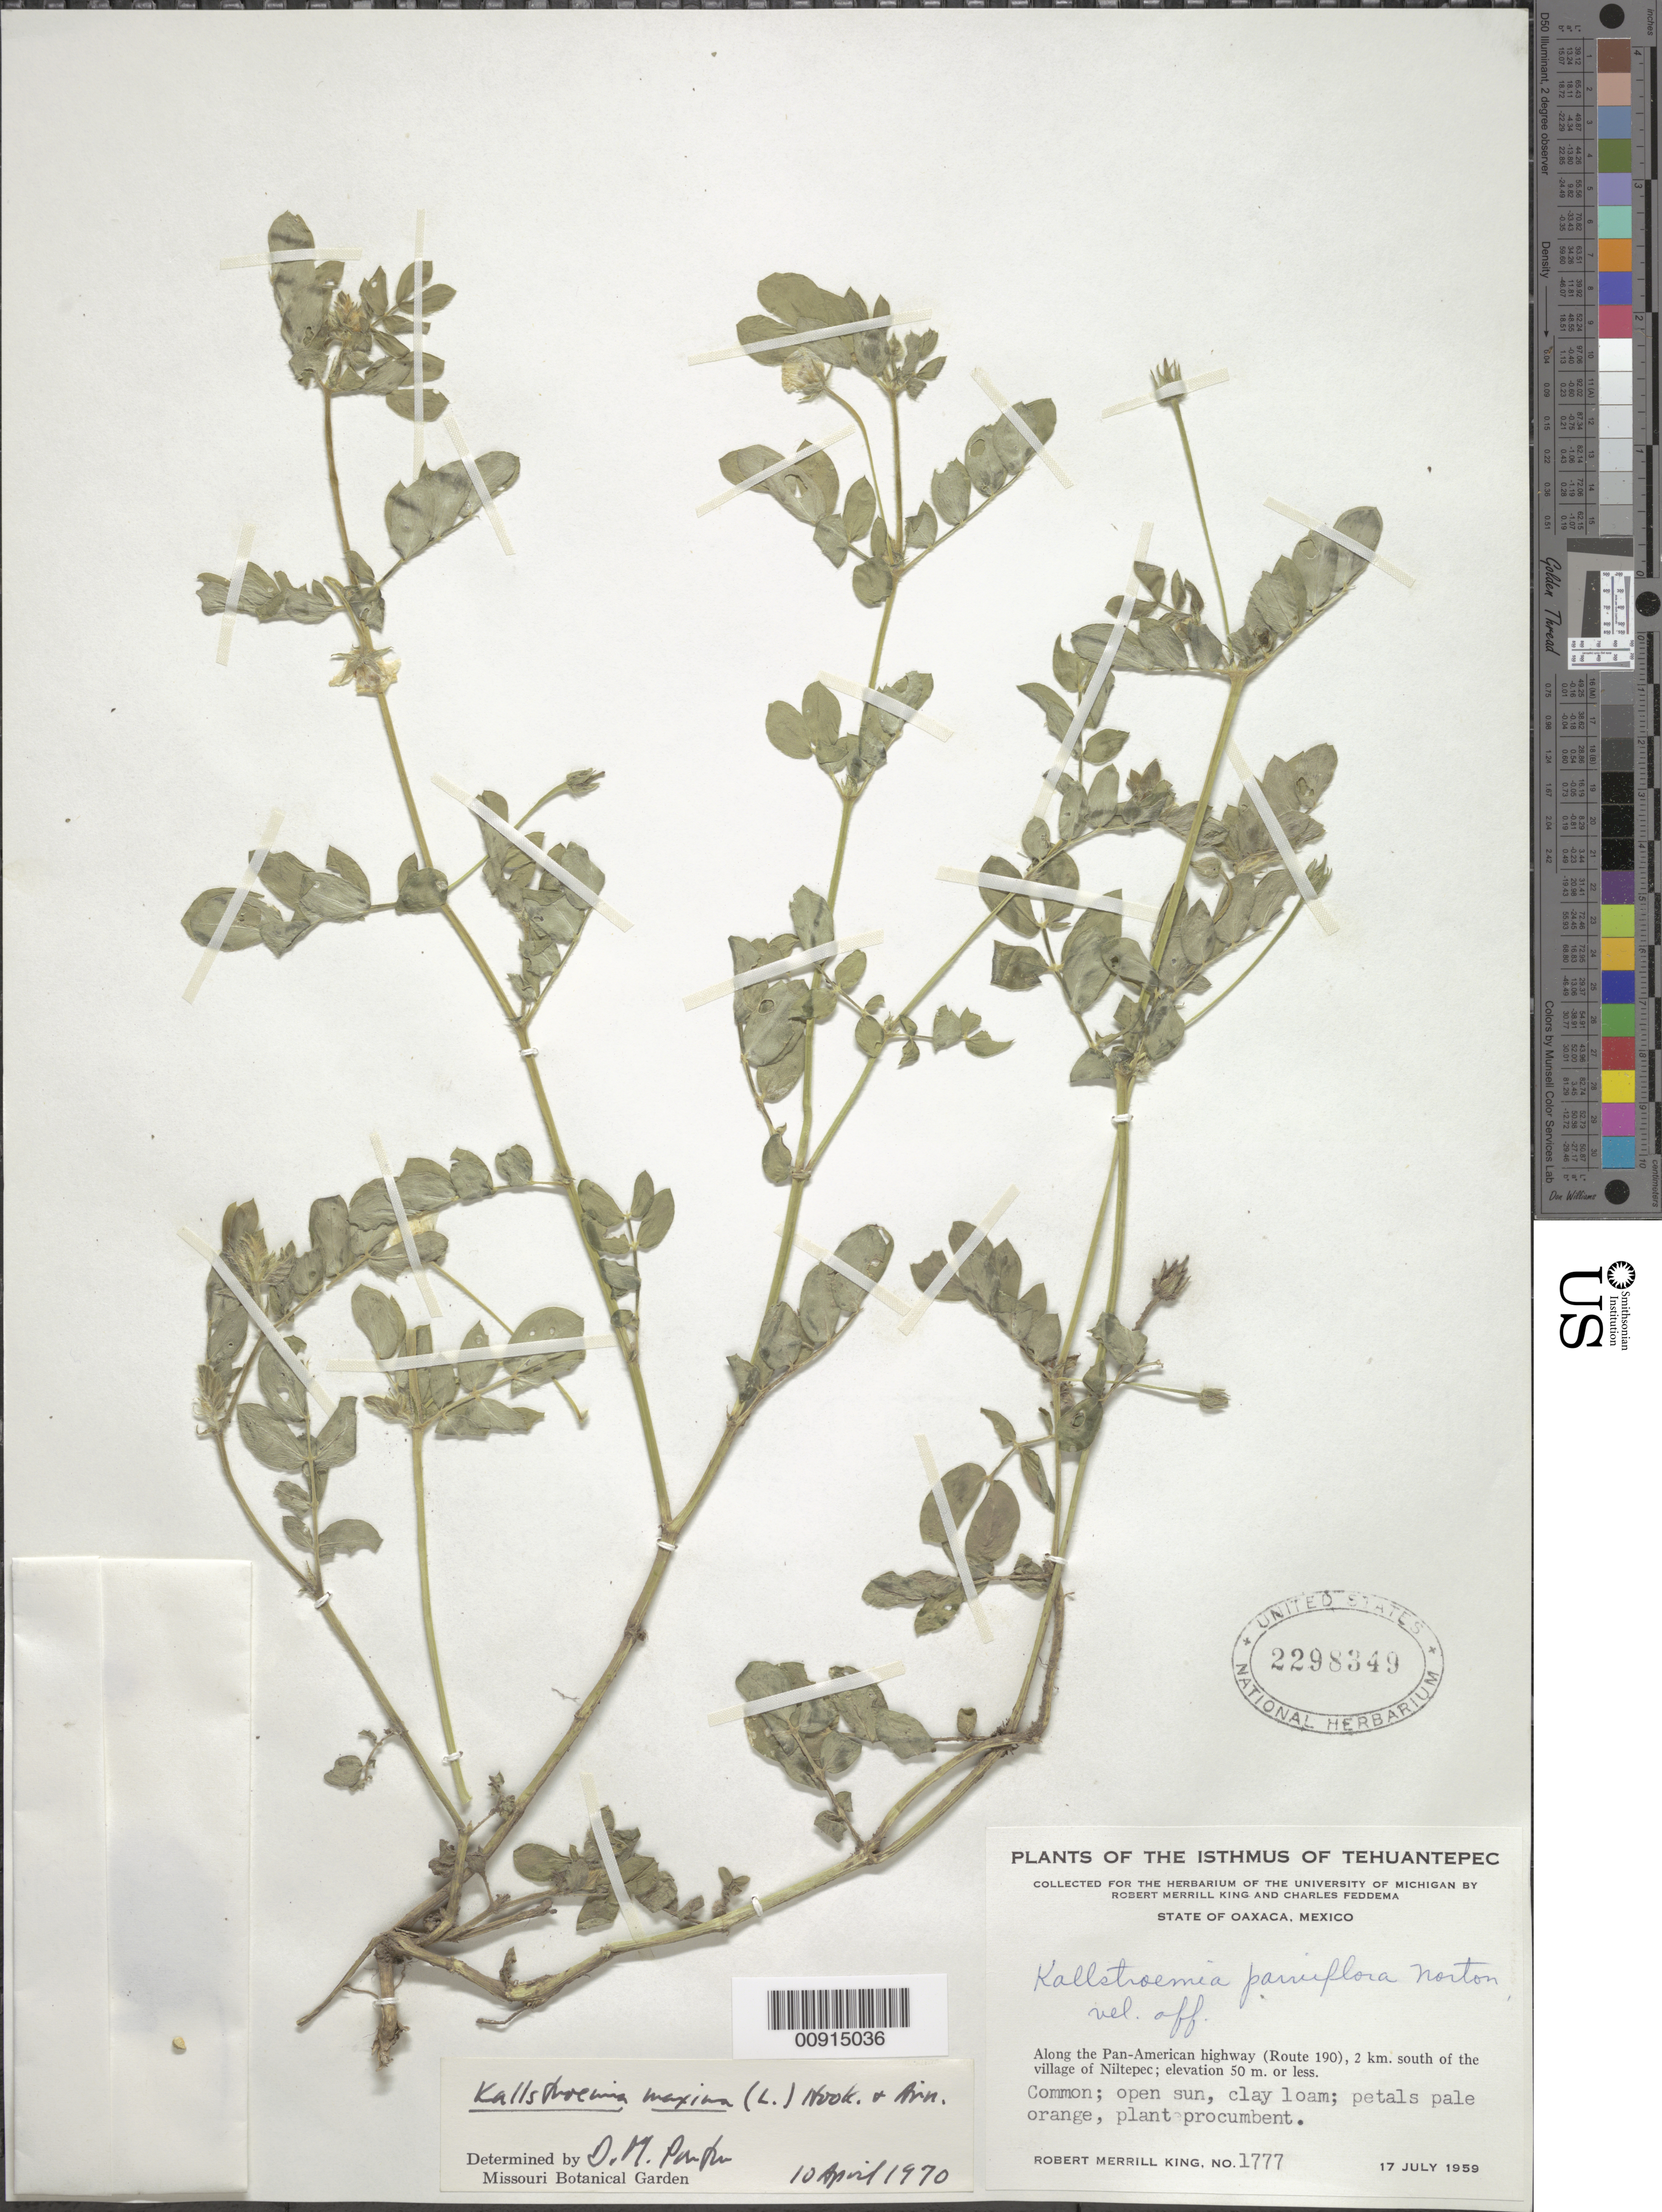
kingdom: Plantae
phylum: Tracheophyta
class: Magnoliopsida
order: Zygophyllales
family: Zygophyllaceae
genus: Kallstroemia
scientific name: Kallstroemia maxima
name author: (L.) Hook. & Arn.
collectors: R. M. King & C. Feddema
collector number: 1777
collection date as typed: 17 Jul 1959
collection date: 1959-07-17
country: Mexico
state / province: Oaxaca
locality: Along the Pan-American highway (Routes 190), 2 km.. South of the village of Niltepec. State of Oaxaca. Isthmus of Tehuantepec.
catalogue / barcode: US 2298349